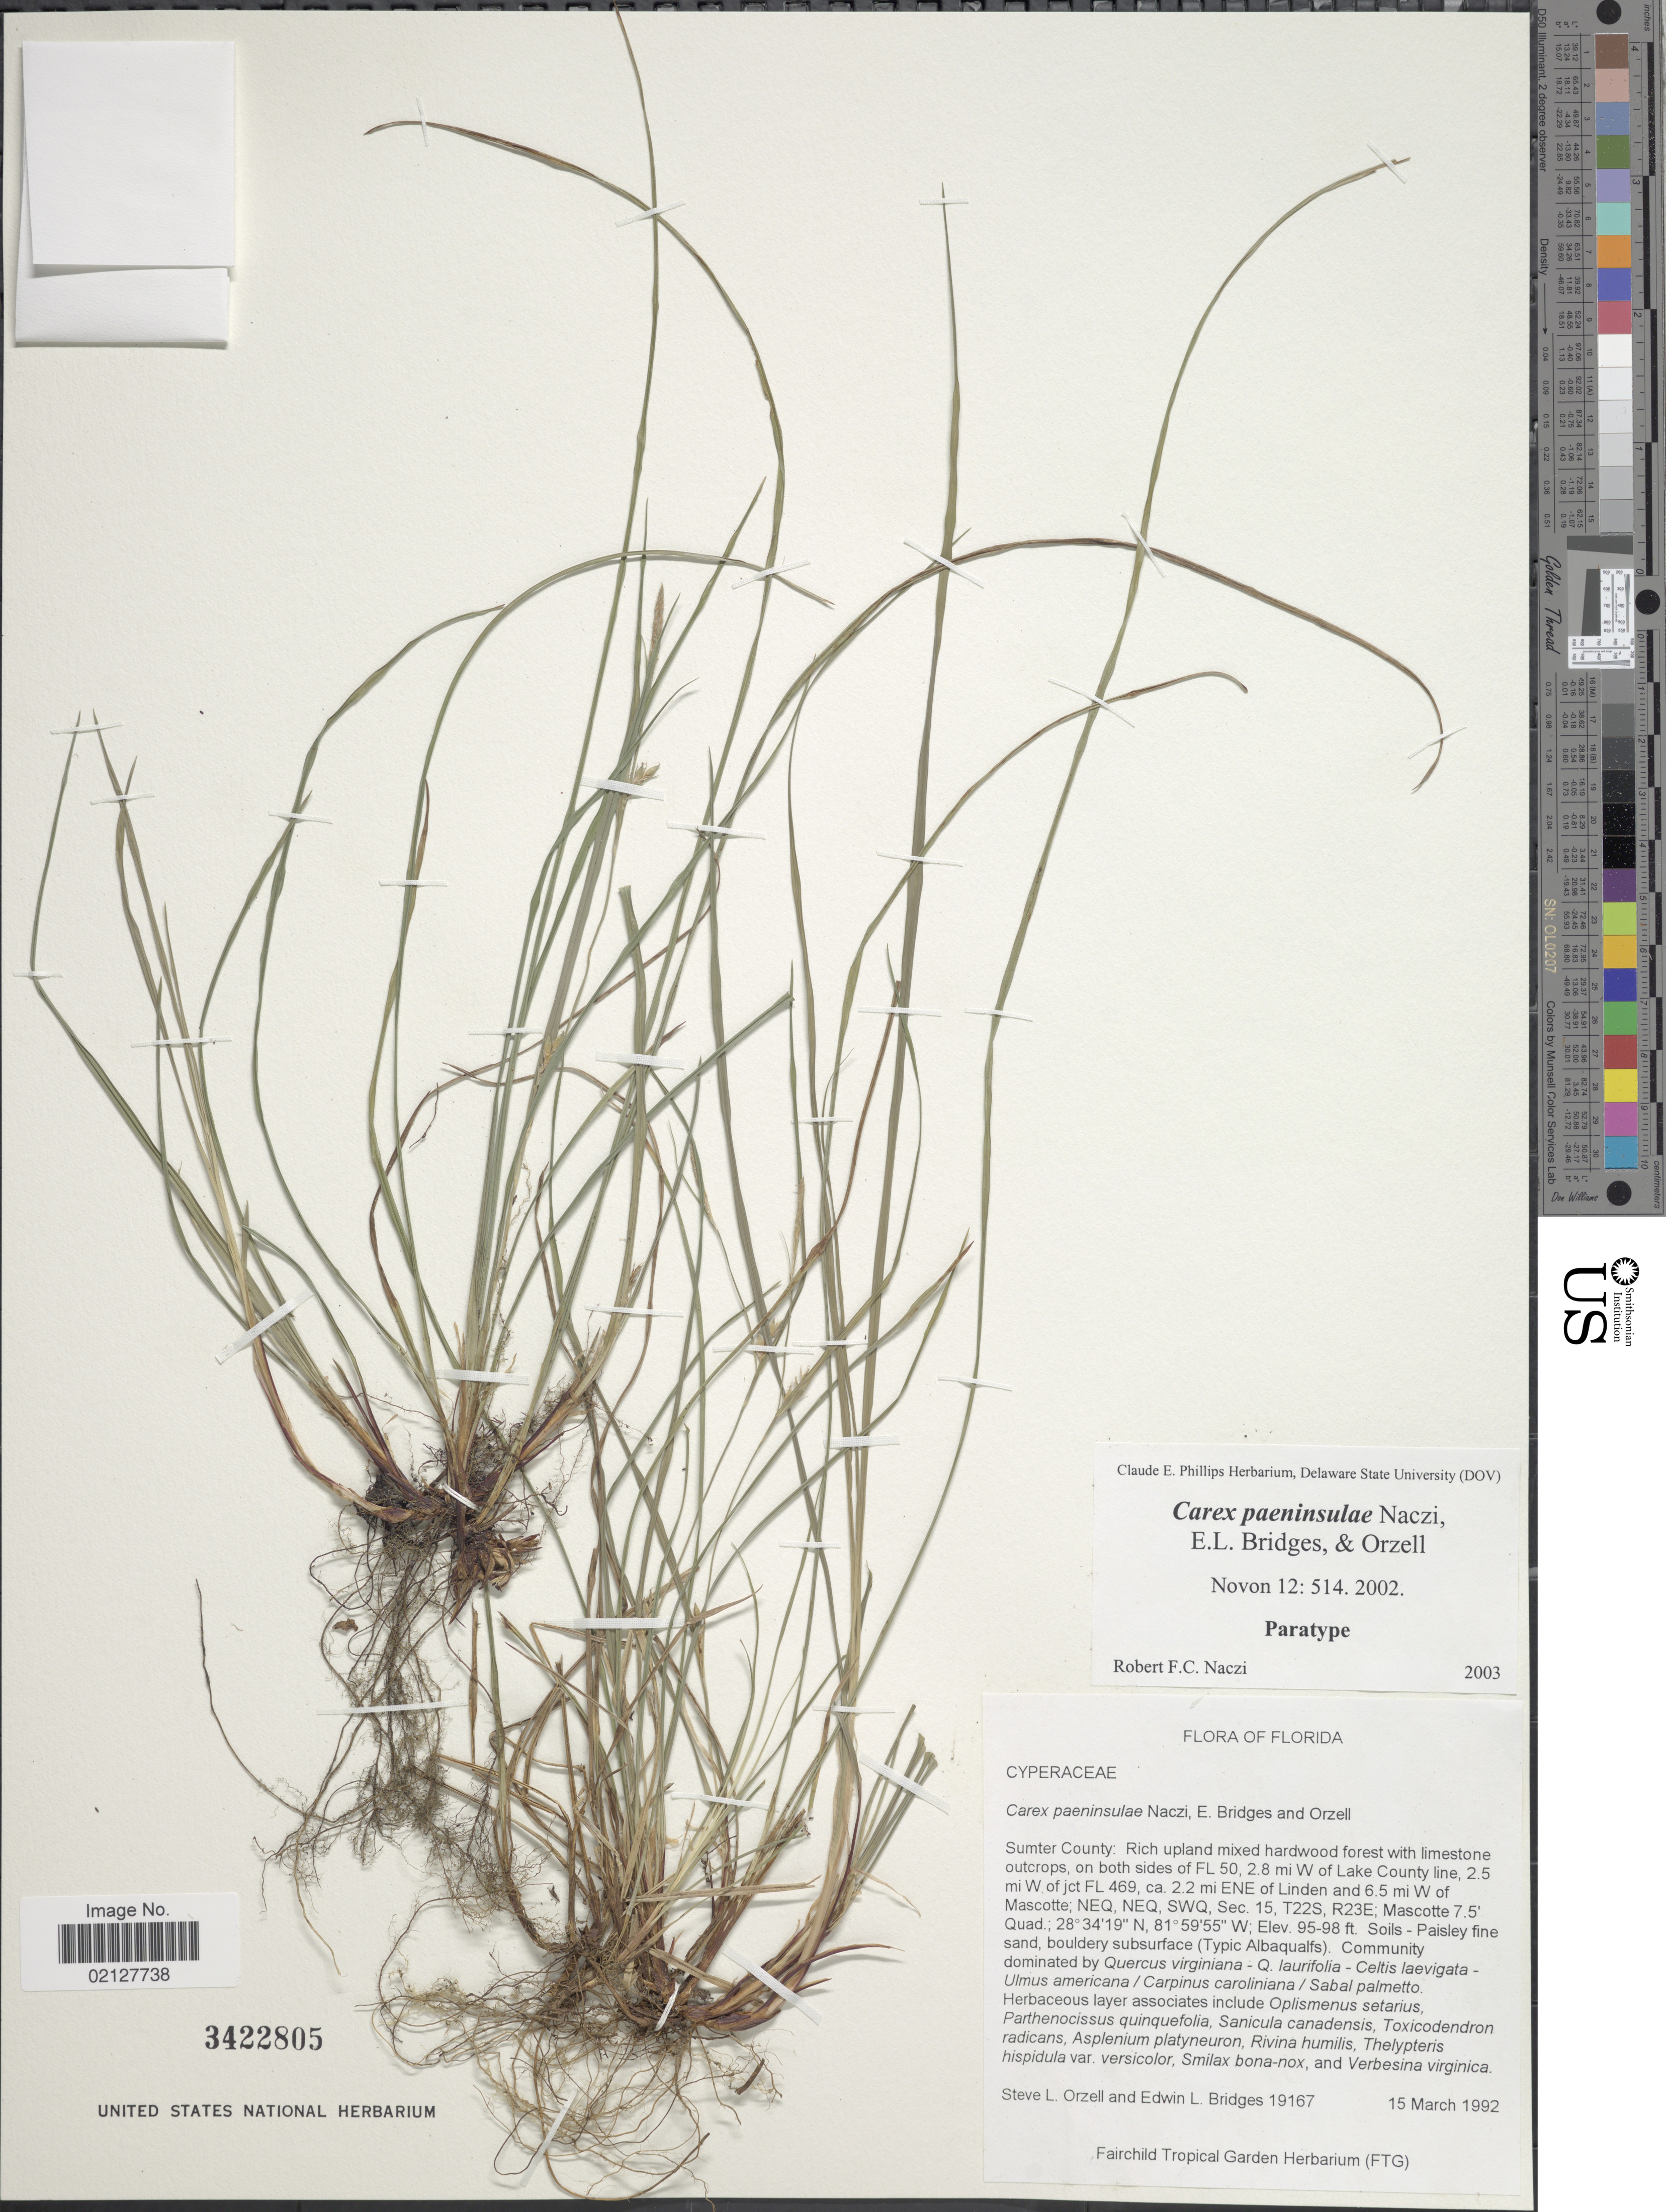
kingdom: Plantae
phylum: Tracheophyta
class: Liliopsida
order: Poales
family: Cyperaceae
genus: Carex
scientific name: Carex paeninsulae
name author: Naczi et al.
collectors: S. Orzell & E. Bridges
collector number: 19167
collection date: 1992-03-15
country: United States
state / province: Florida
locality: Sumter County. on both sides of FL 50, 2.8 mi W of Lake County line, 2.5 mi W of jct FL 469, ca. 2.2 mi ENE of Linden and 6.5 mi W of Mascotte; NEQ, NEQ, SWQ, Sec. 15, T22S, R23E; Mascotte 7.5'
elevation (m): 29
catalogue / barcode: US 3422805